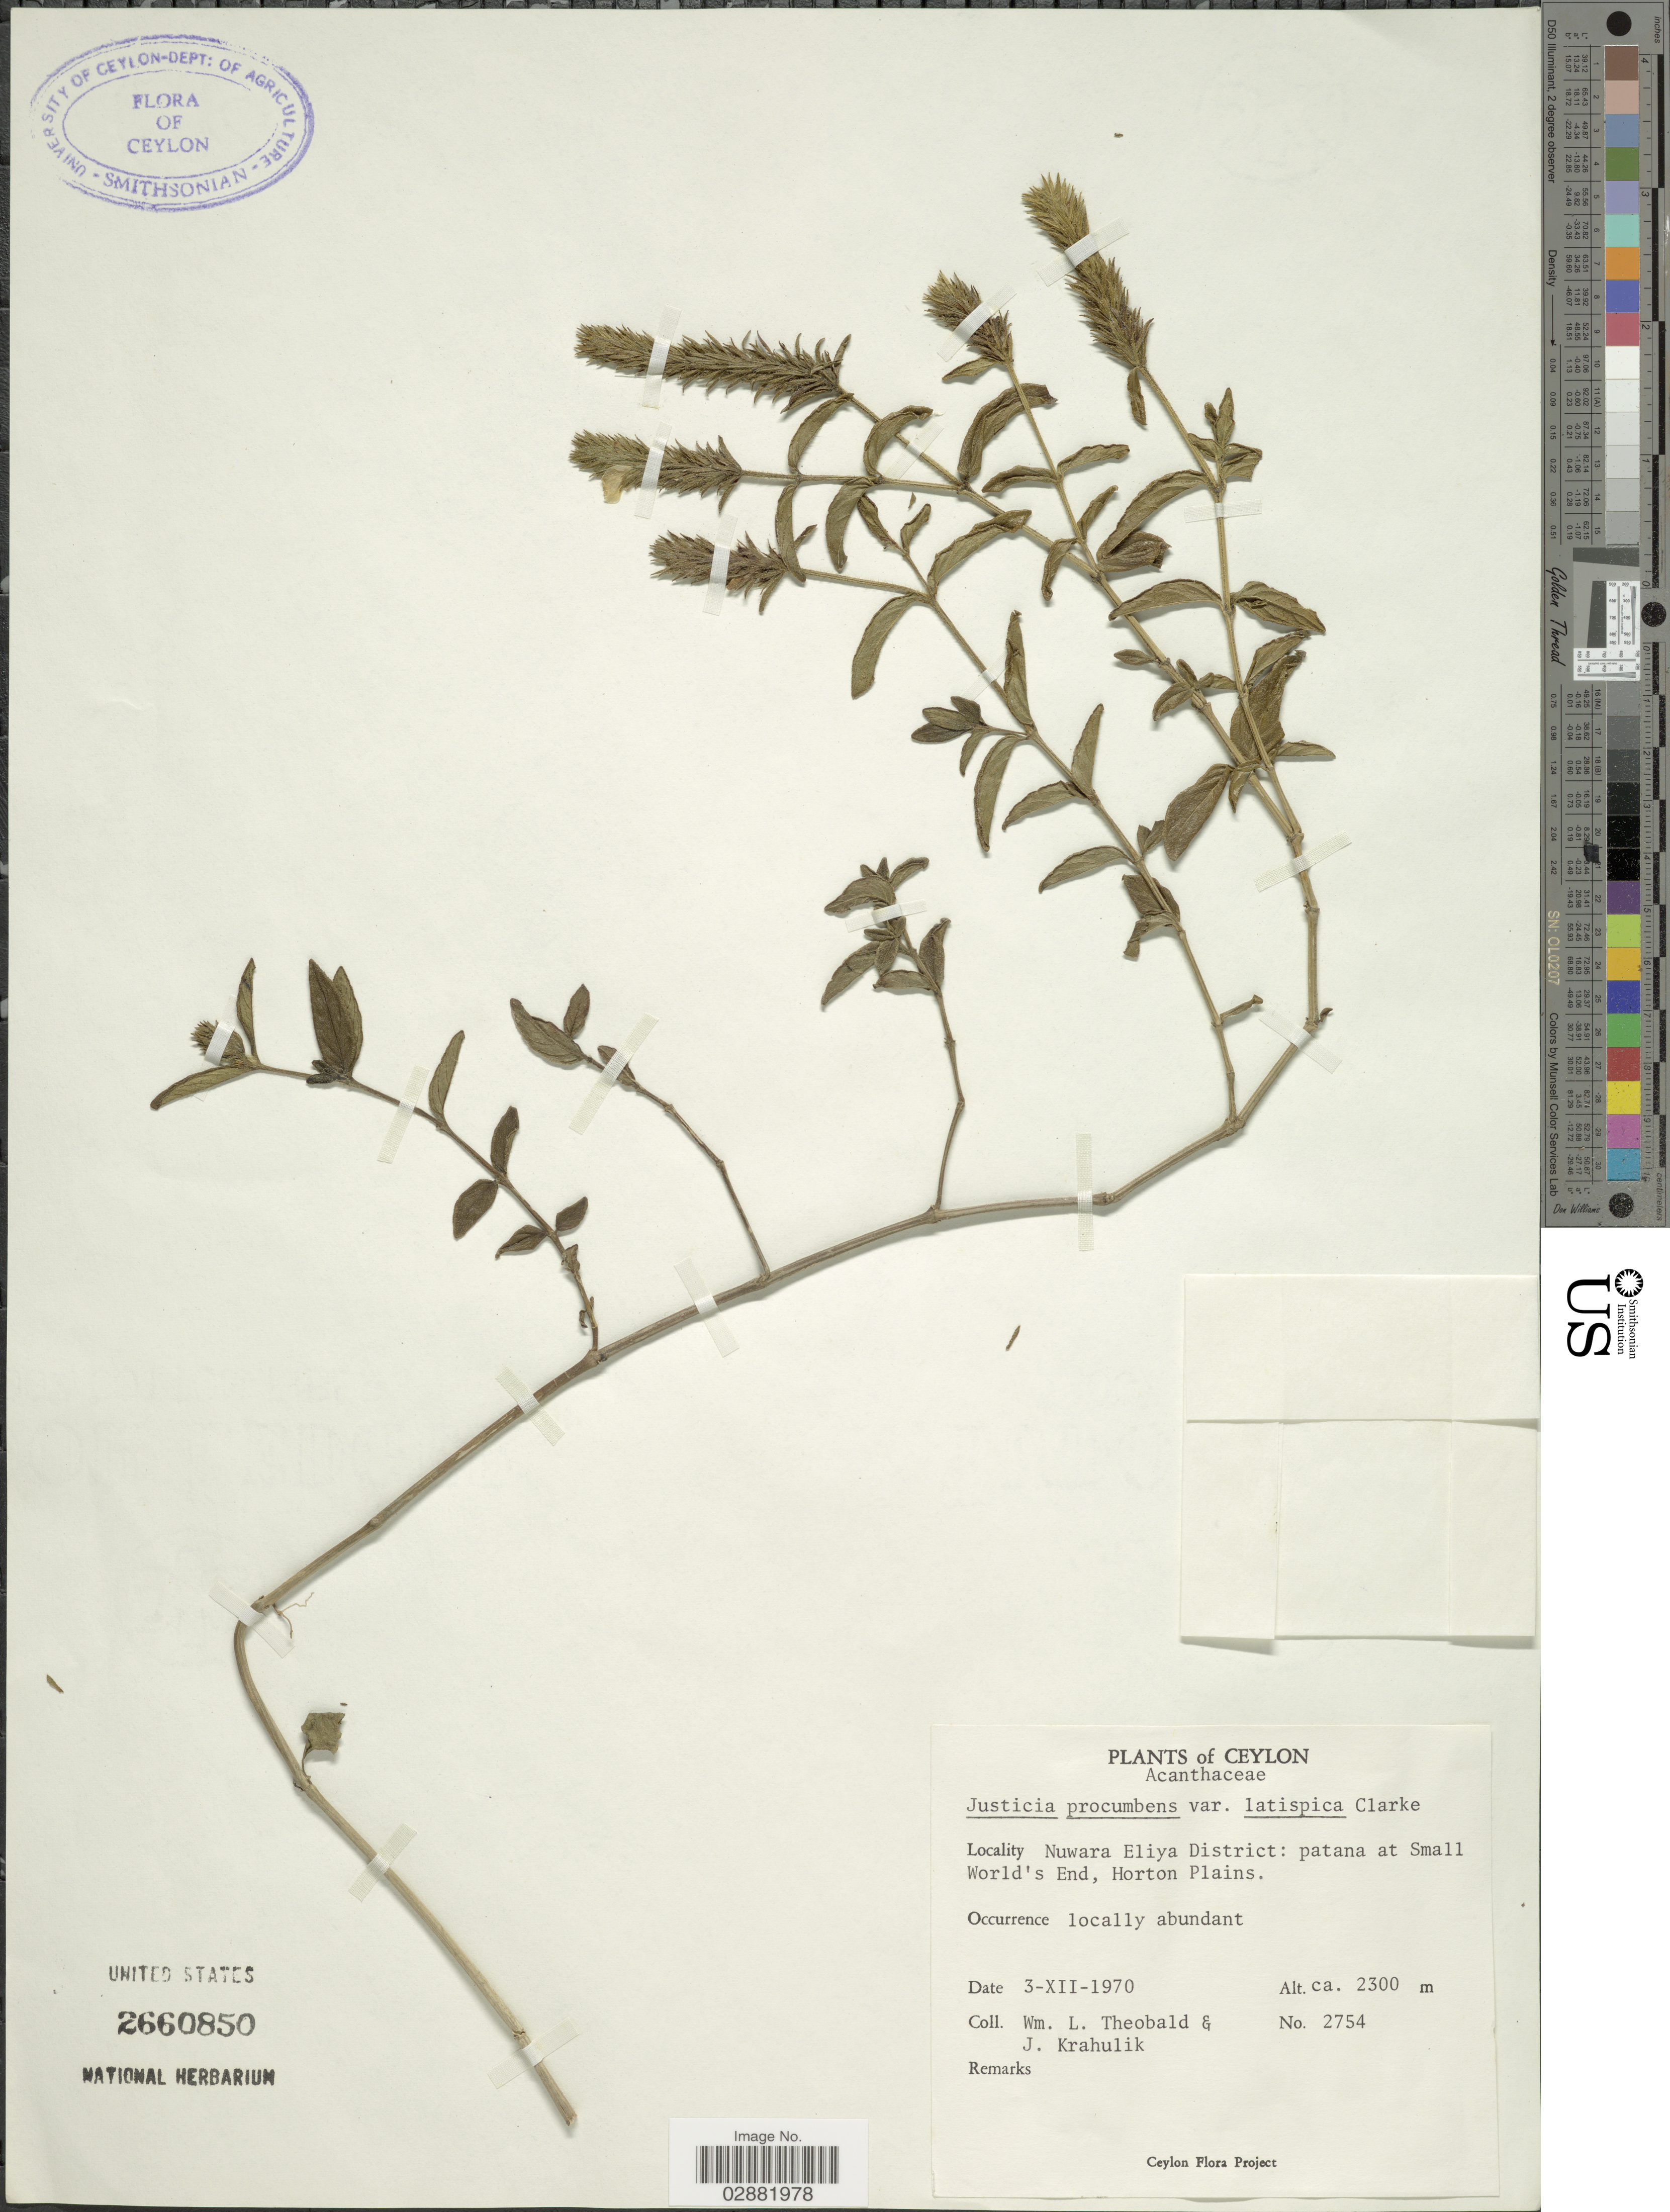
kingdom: Plantae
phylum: Tracheophyta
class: Magnoliopsida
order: Lamiales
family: Acanthaceae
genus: Justicia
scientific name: Justicia procumbens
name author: L.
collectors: W. L. Theobald & J. Krahulik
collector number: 2754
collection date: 1970-12-03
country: Sri Lanka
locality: Ceylon, Nuwara Eliya District, patana at Small World's End, Horton Plains.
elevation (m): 2300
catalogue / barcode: US 2660850